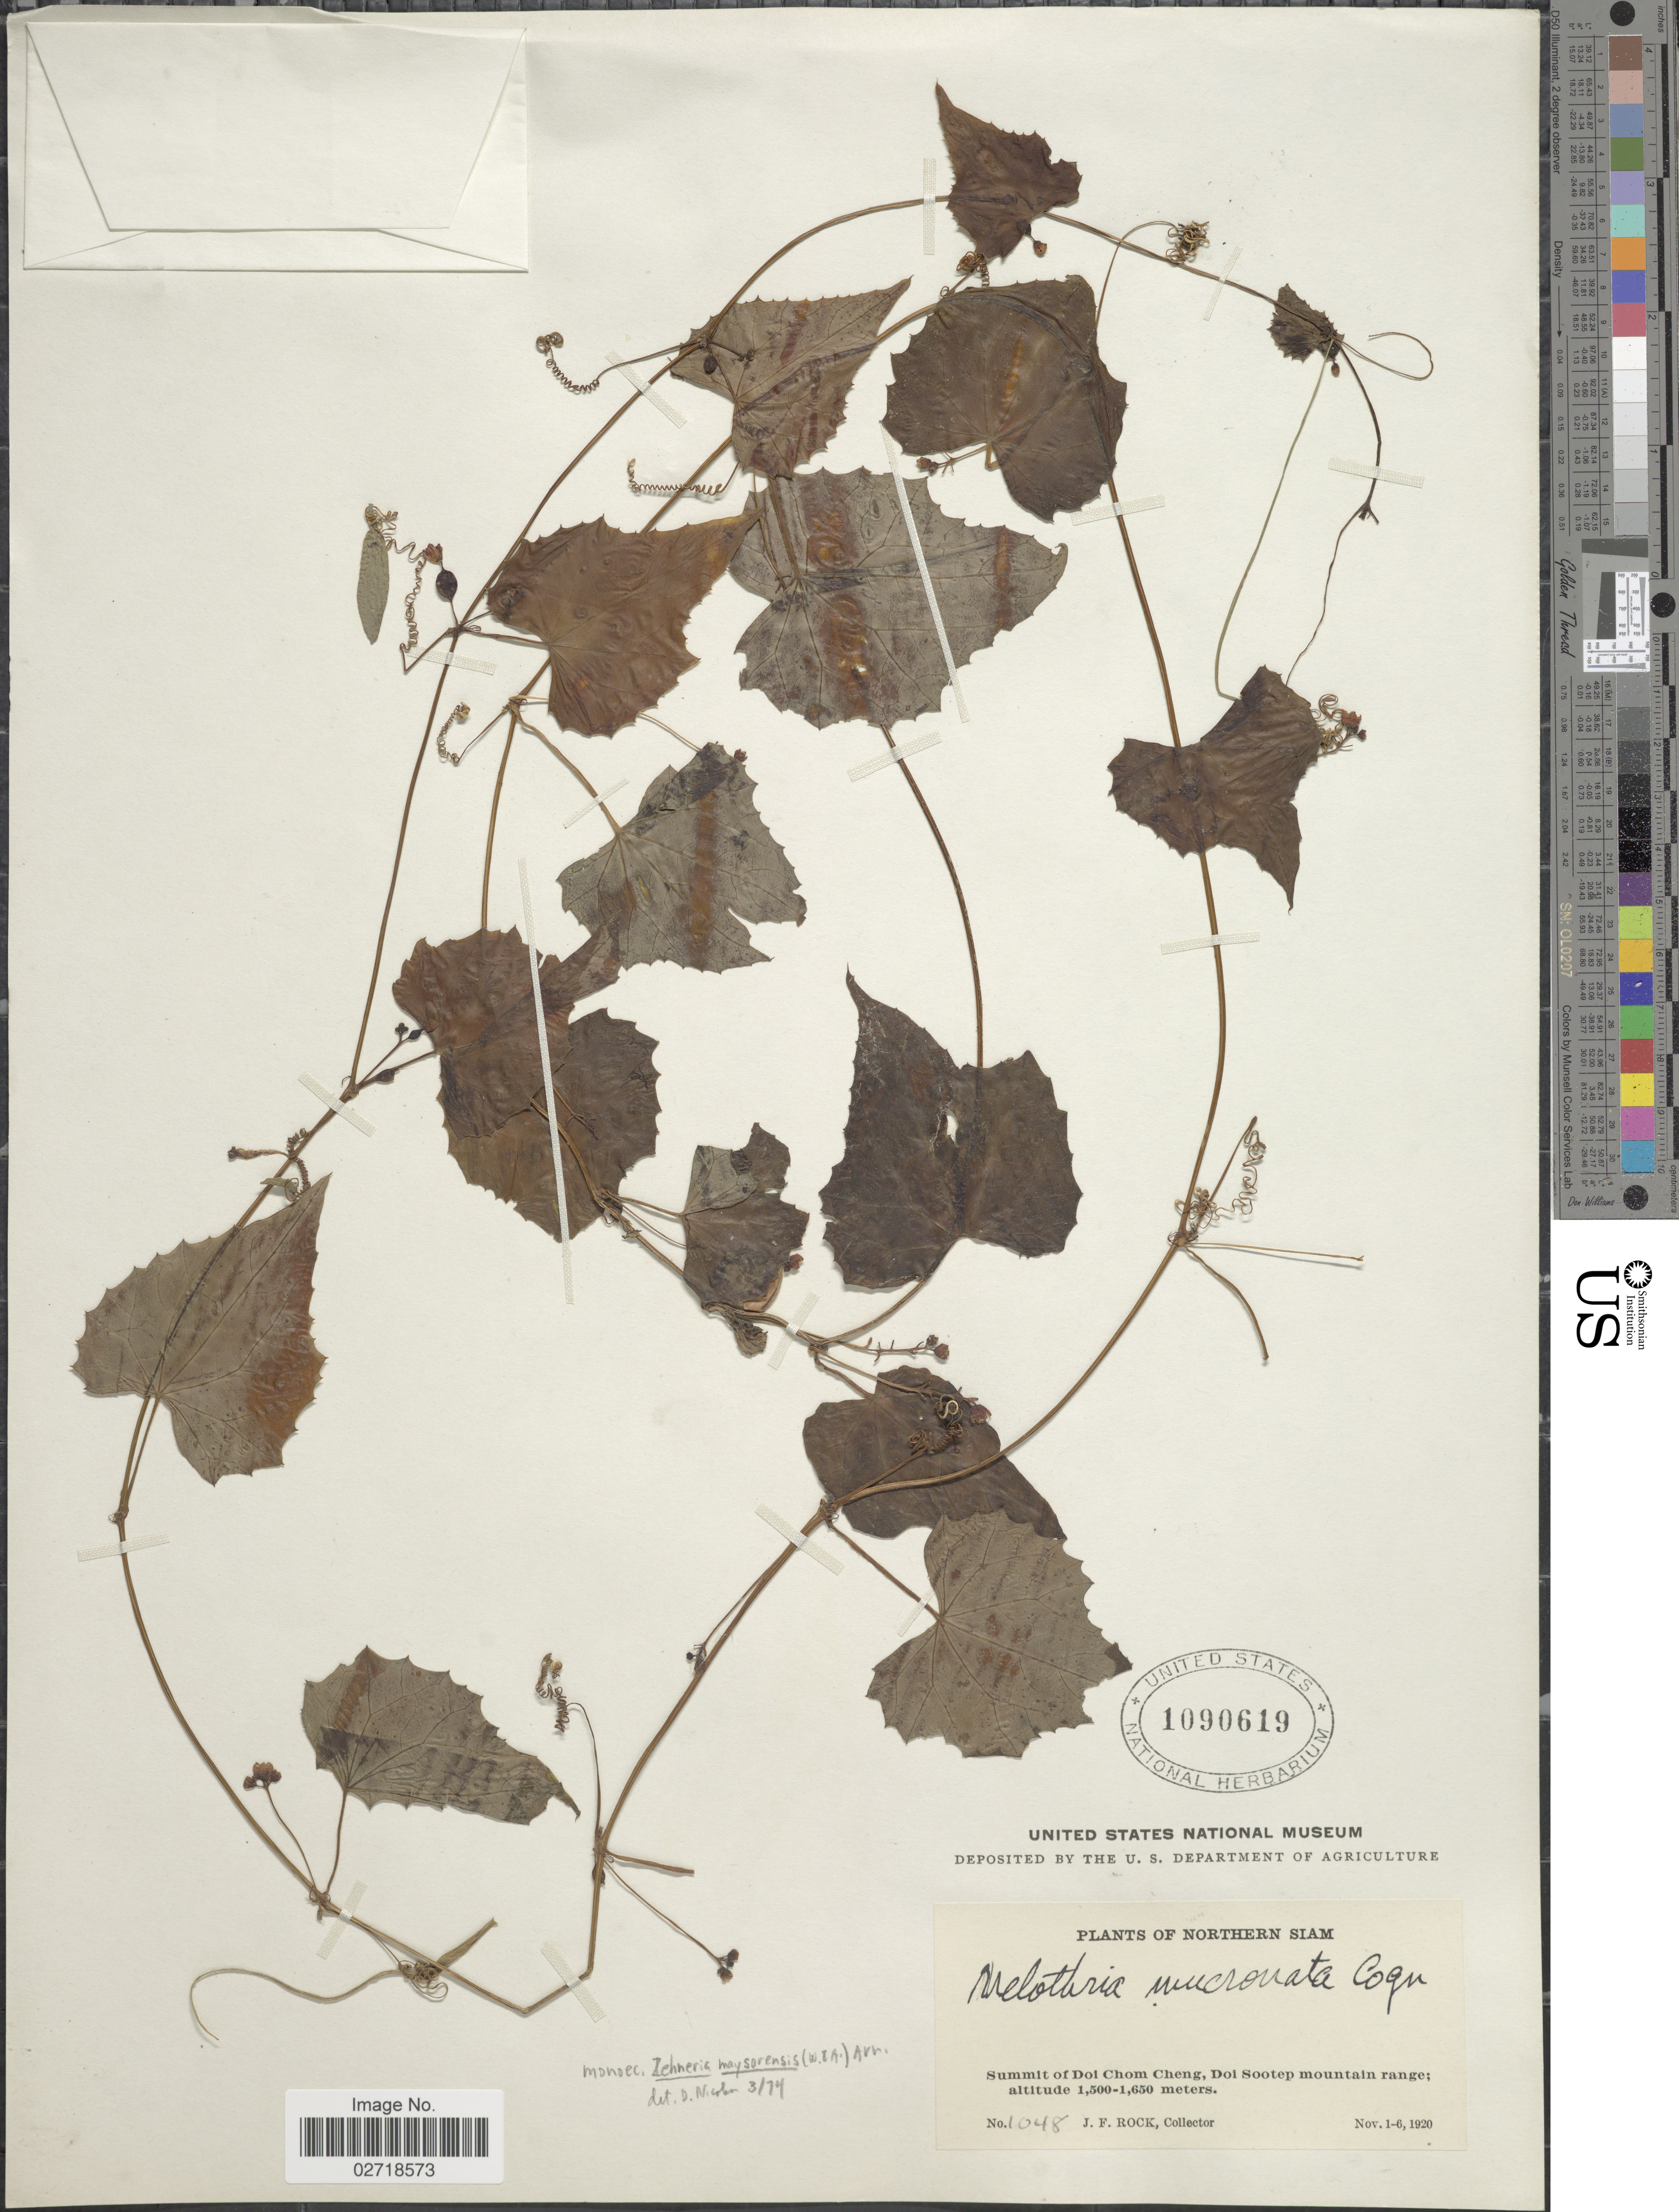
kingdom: Plantae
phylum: Tracheophyta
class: Magnoliopsida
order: Cucurbitales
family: Cucurbitaceae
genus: Zehneria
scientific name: Zehneria maysorensis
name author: (Wight & Arn.) Arn.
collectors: J. F. Rock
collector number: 1048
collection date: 1920-11-01/1920-11-06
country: Thailand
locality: Northern Siam, Summit of Doi Chom Cheng, Doi Sootep mountain range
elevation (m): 1500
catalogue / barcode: US 1090619